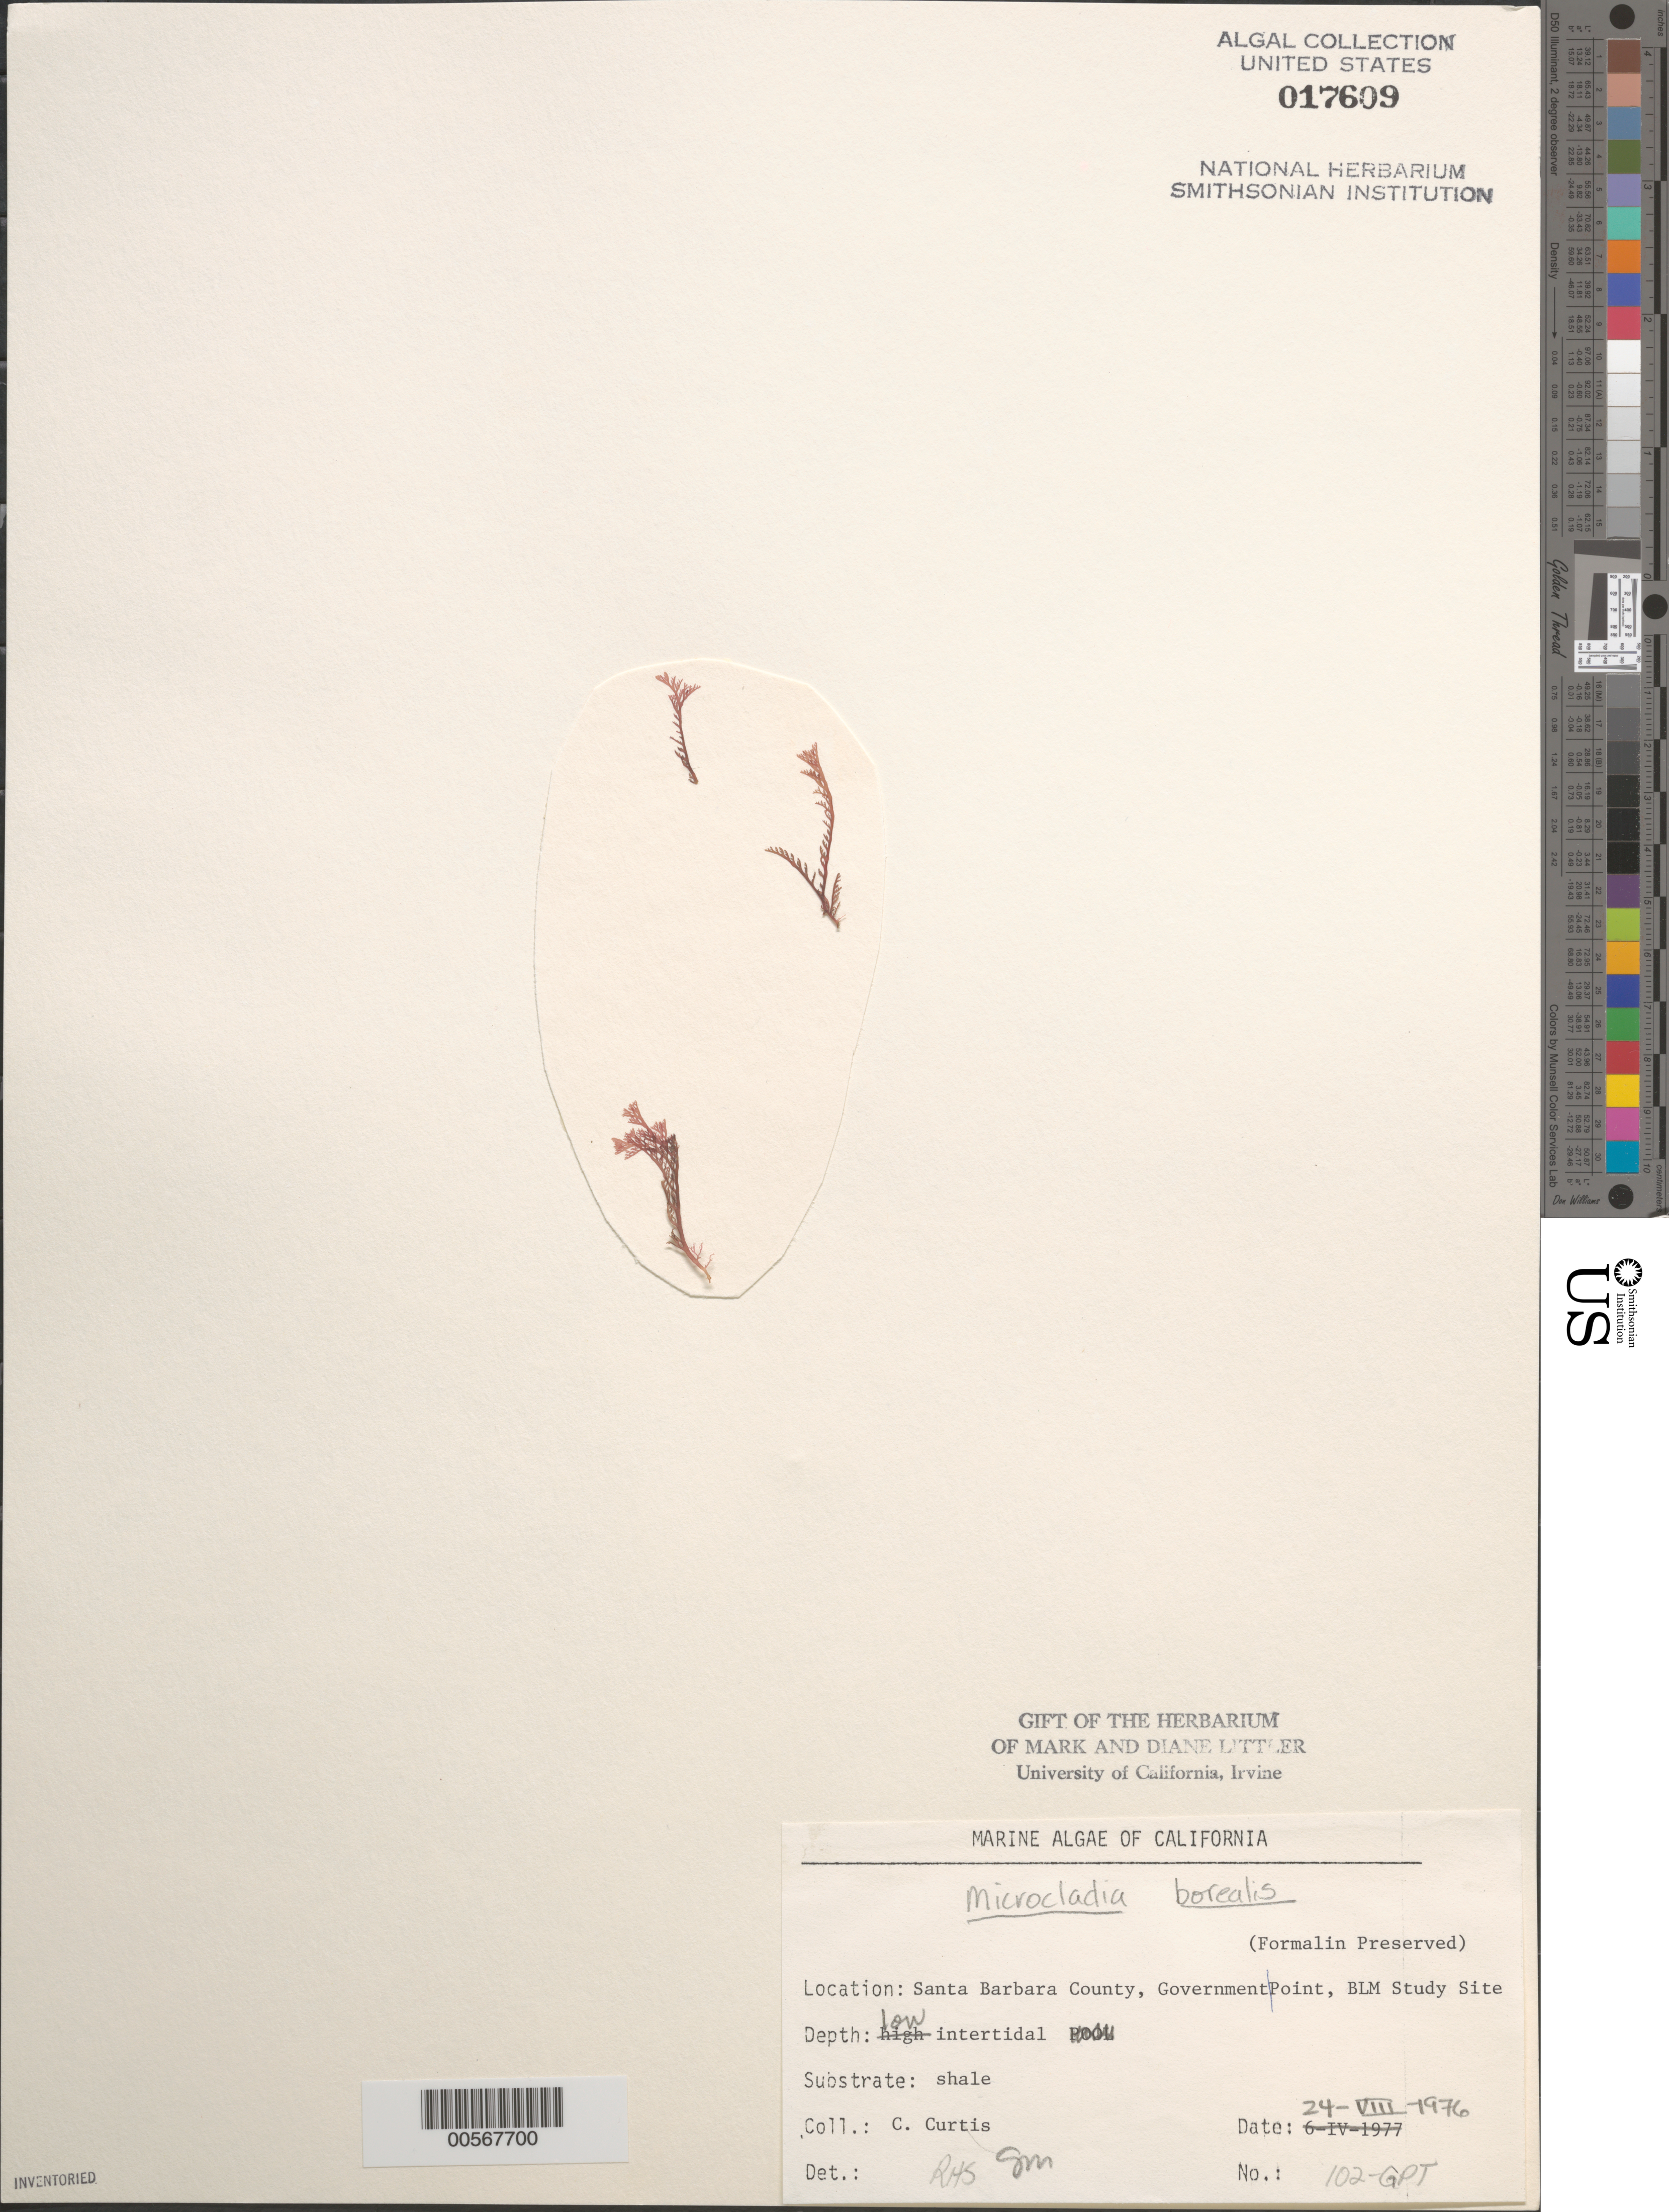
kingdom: Plantae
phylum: Rhodophyta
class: Florideophyceae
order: Ceramiales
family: Ceramiaceae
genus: Microcladia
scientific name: Microcladia borealis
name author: Rupr.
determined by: Sims, Robert H.; Murray, S. N.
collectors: C. Curtis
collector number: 102-gpt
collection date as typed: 24 Aug 1976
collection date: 1976-08-24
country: United States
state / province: California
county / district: Santa Barbara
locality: Government Point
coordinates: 34 26'31"N, 120 24'06"W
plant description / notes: BLM-SOCALBIGHT Rocky Intertidal Survey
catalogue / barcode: US 17609